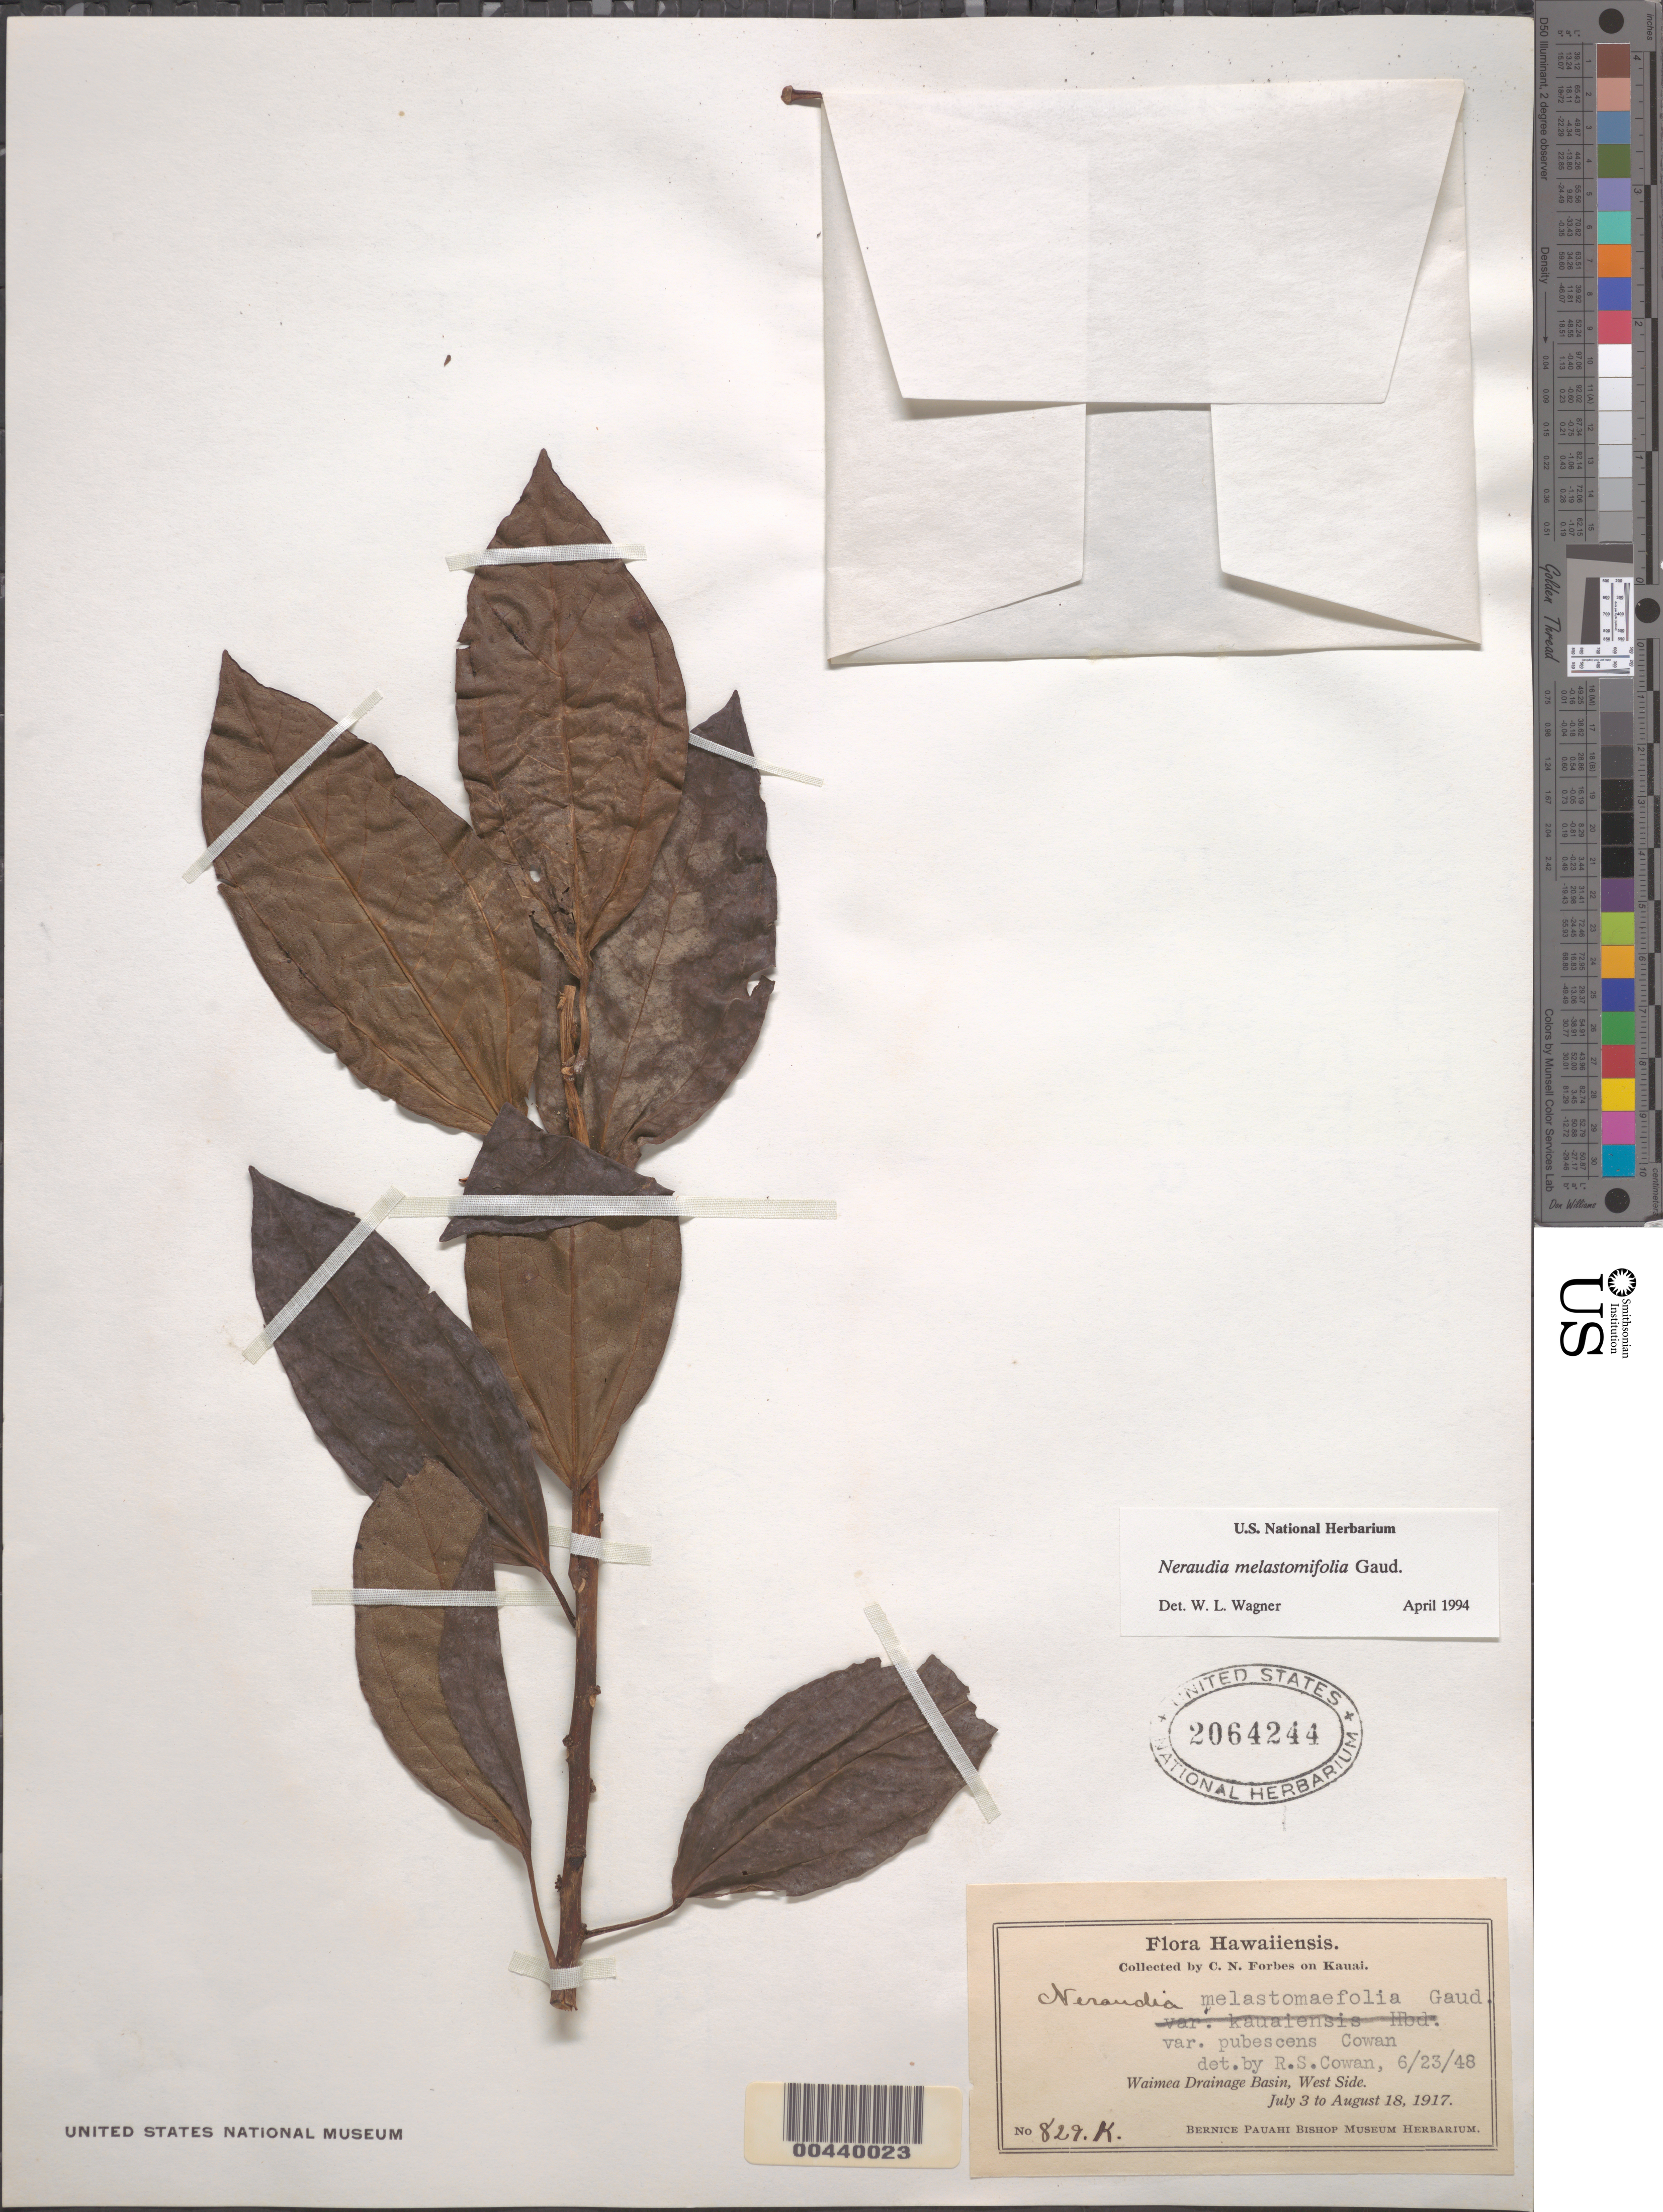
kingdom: Plantae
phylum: Tracheophyta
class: Magnoliopsida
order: Rosales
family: Urticaceae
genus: Neraudia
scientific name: Neraudia melastomifolia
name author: Gaudich.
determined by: Wagner, W. L., (BOT), Smithsonian Institution - National Museum of Natural History (UNITED STATES)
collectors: C. N. Forbes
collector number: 829.K.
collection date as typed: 3 Jul 1917 to 18 Aug 1917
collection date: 1917-07-03/1917-08-18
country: United States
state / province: Hawaii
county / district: Kauai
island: Kaua'i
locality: Waimea Drainage Basin, W side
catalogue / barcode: US 2064244